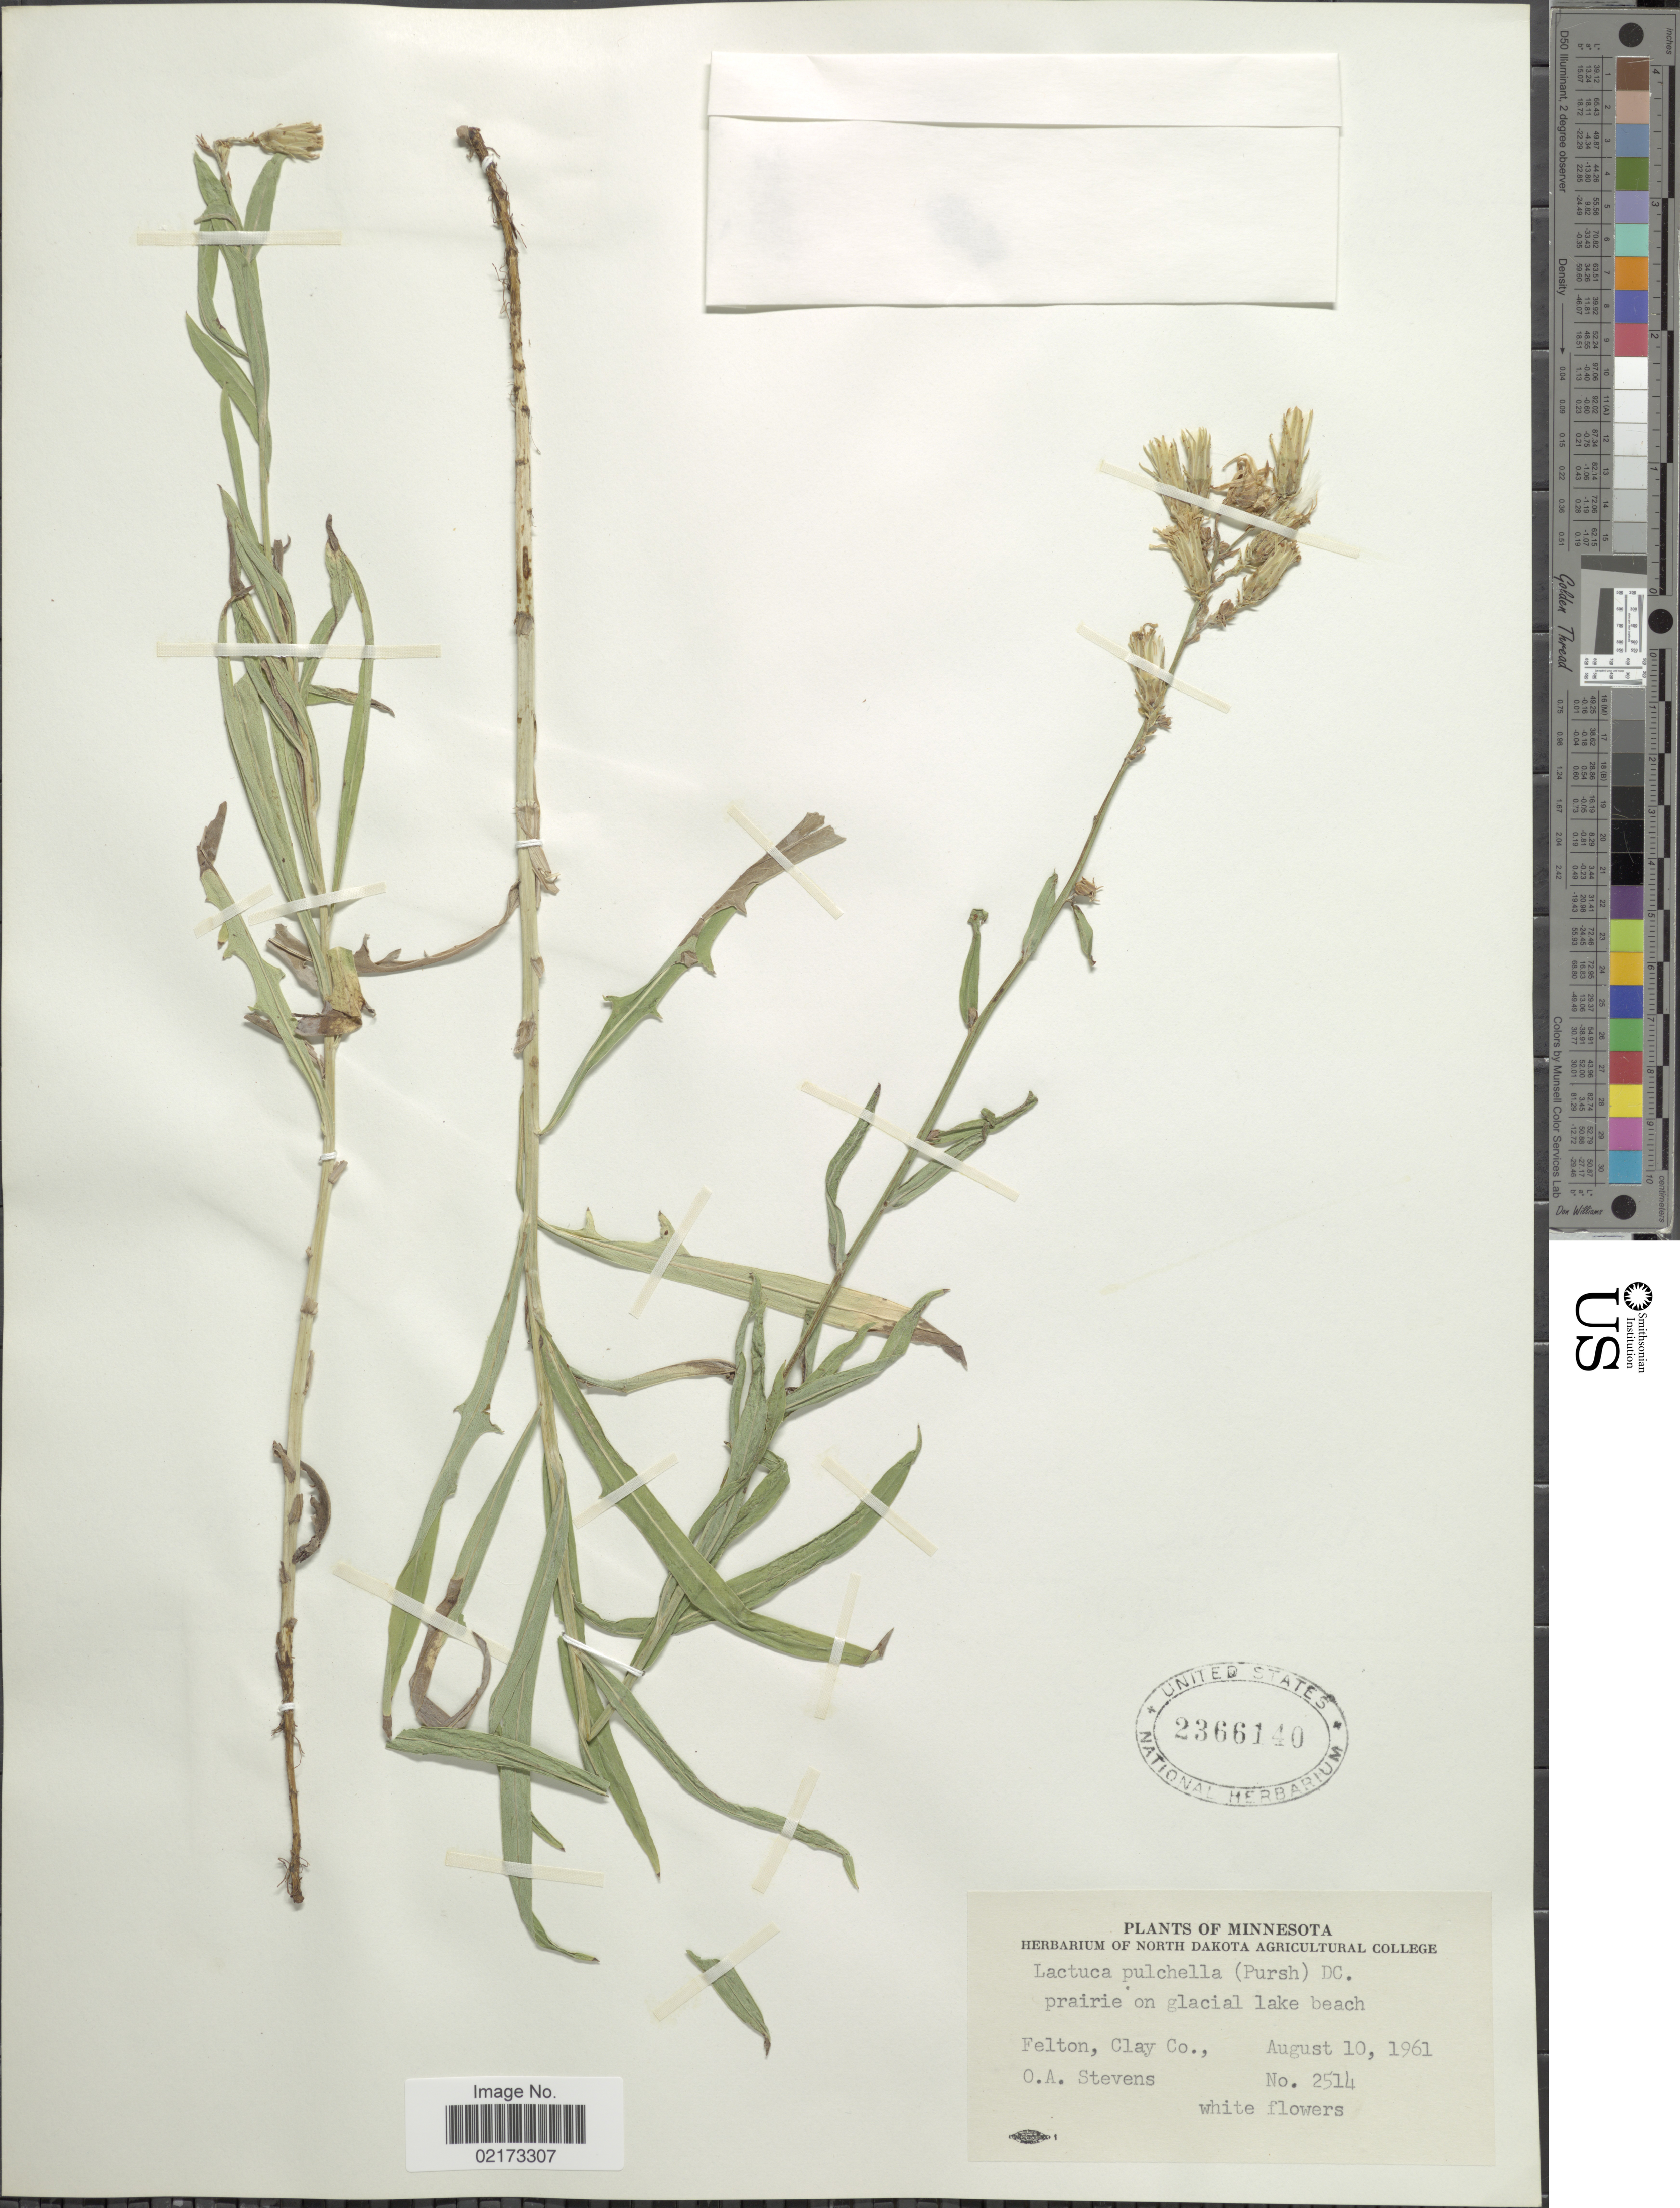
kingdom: Plantae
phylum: Tracheophyta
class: Magnoliopsida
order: Asterales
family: Asteraceae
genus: Lactuca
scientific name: Lactuca tatarica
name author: (L.) C.A. Mey.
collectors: O. A. Stevens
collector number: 2514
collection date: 1961-08-10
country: United States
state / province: Minnesota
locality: Felton, Clay Co.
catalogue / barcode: US 2366140